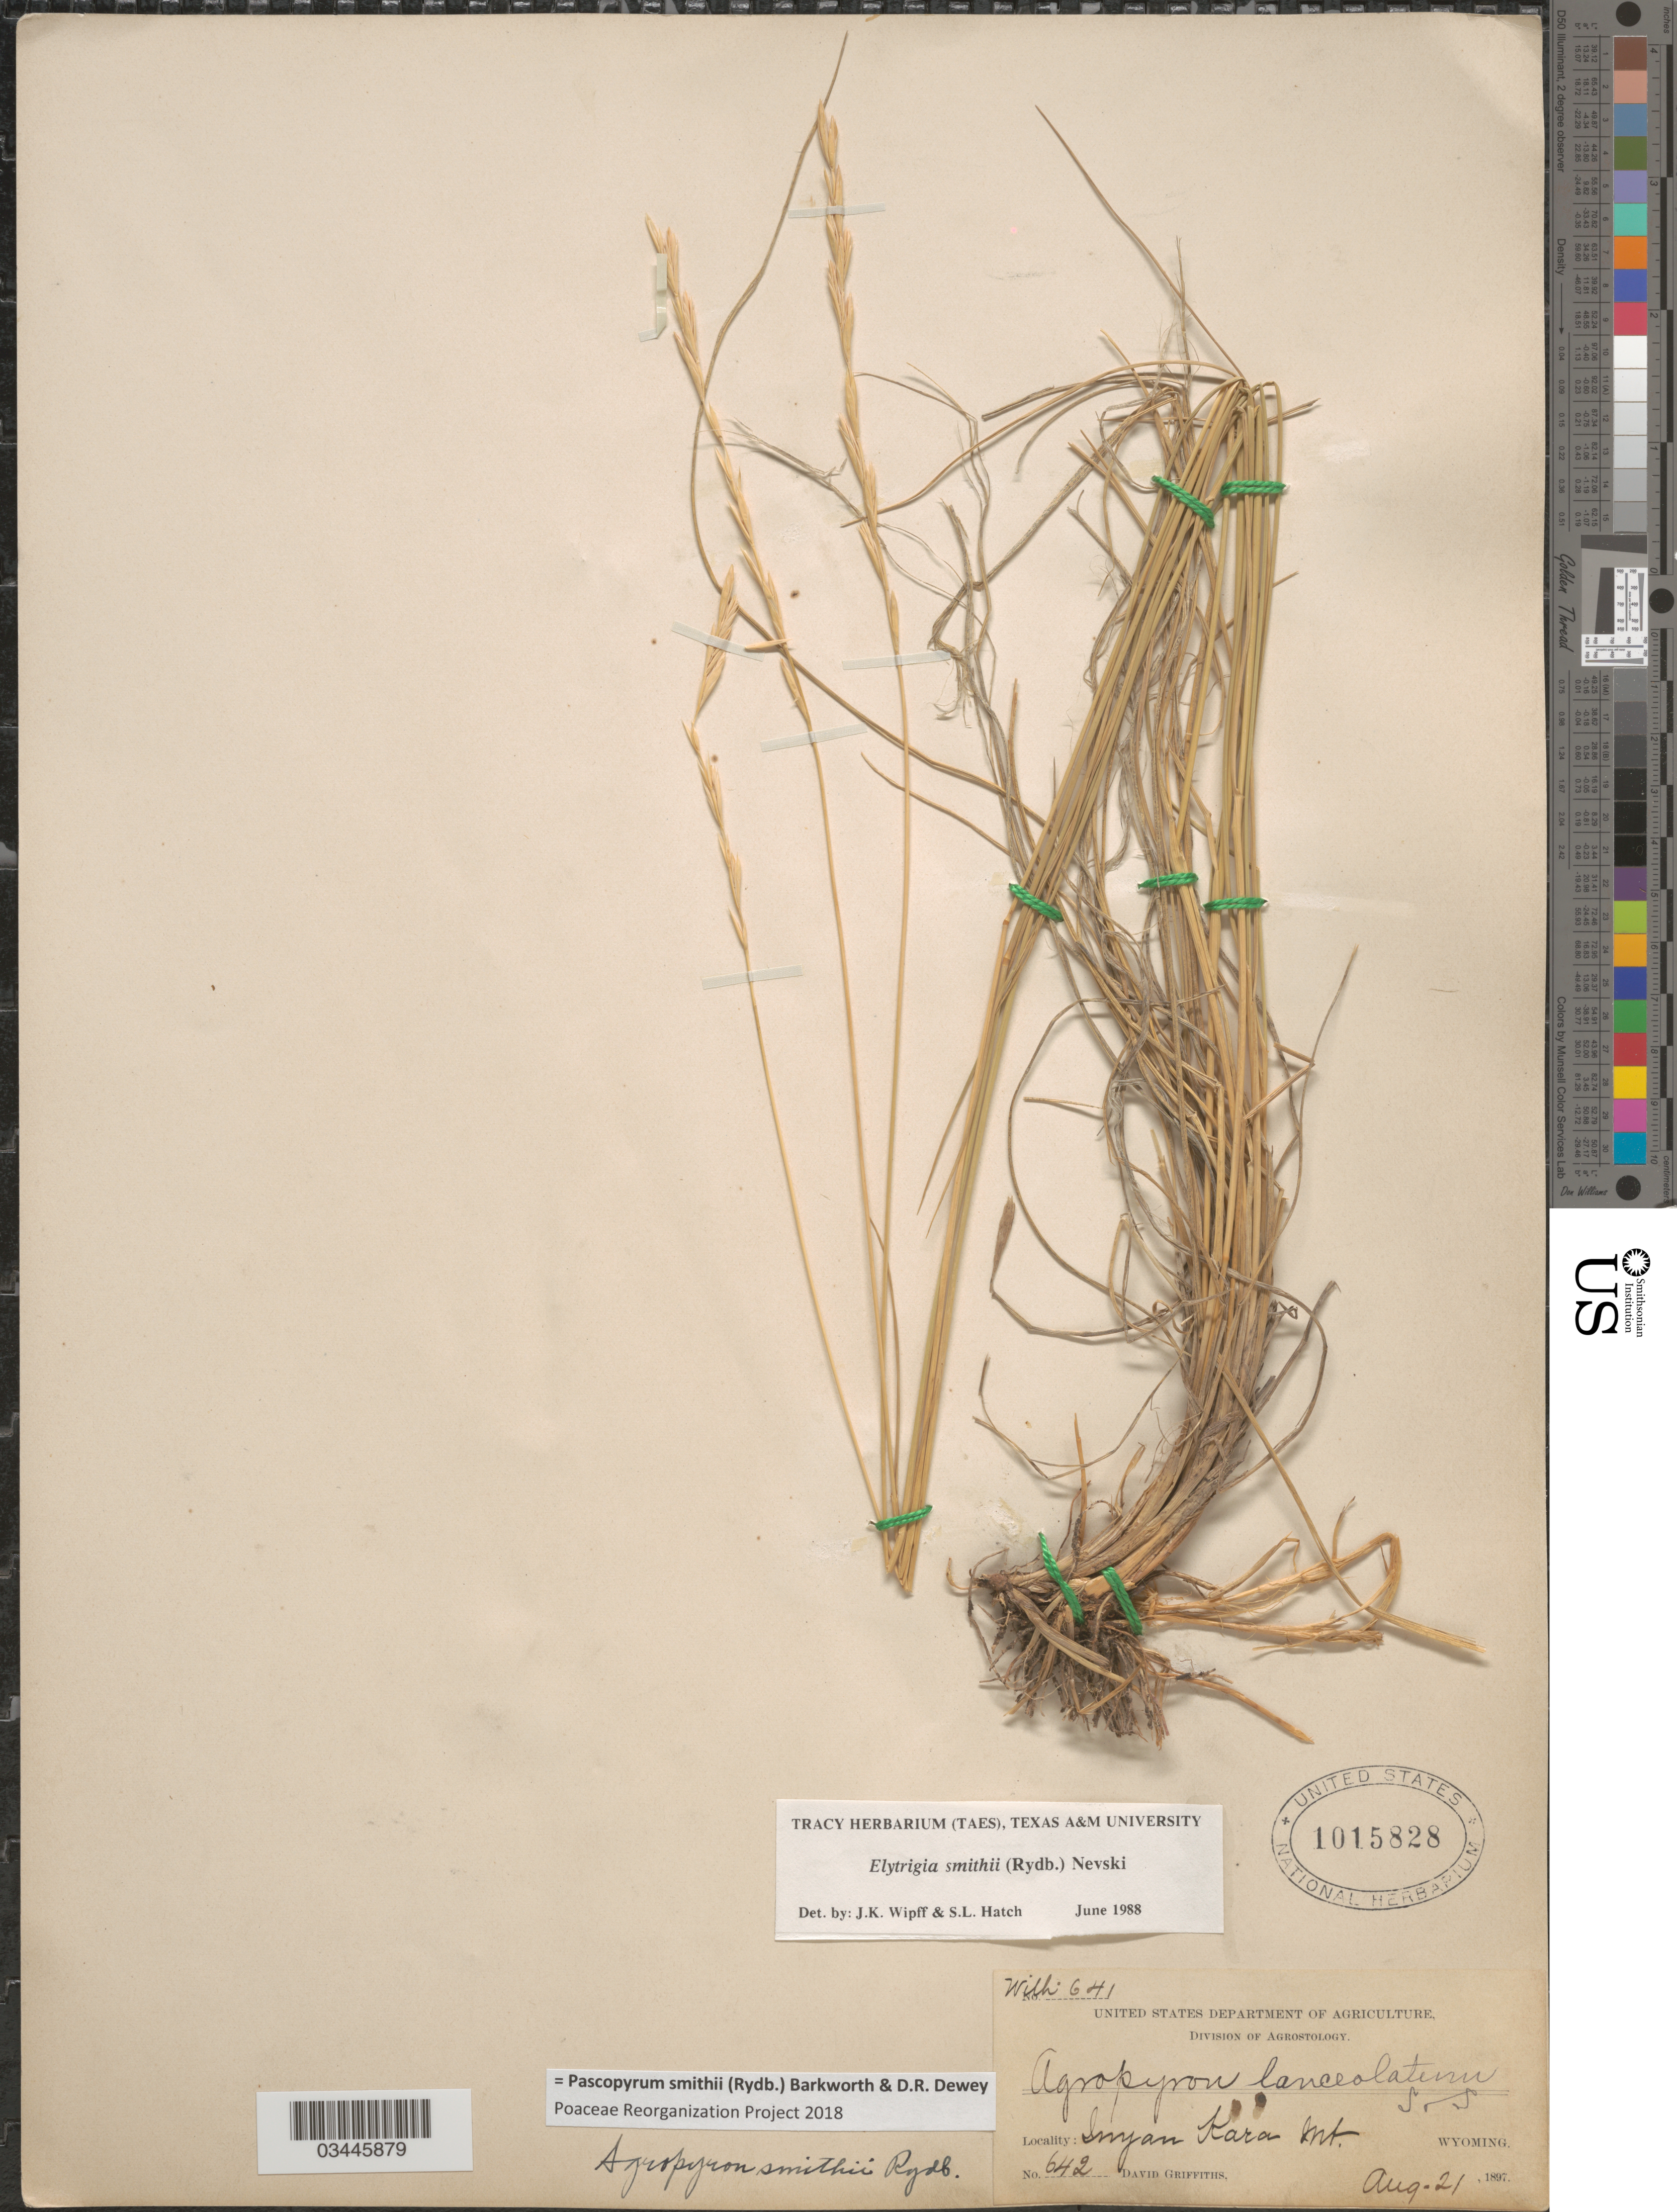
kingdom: Plantae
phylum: Tracheophyta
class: Liliopsida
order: Poales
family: Poaceae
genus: Pascopyrum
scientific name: Pascopyrum smithii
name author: (Rydb.) Barkworth & Dewey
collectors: D. Griffiths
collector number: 642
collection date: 1897-08-21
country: United States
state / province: Wyoming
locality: Inyan Kara Mt.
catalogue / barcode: US 1015828